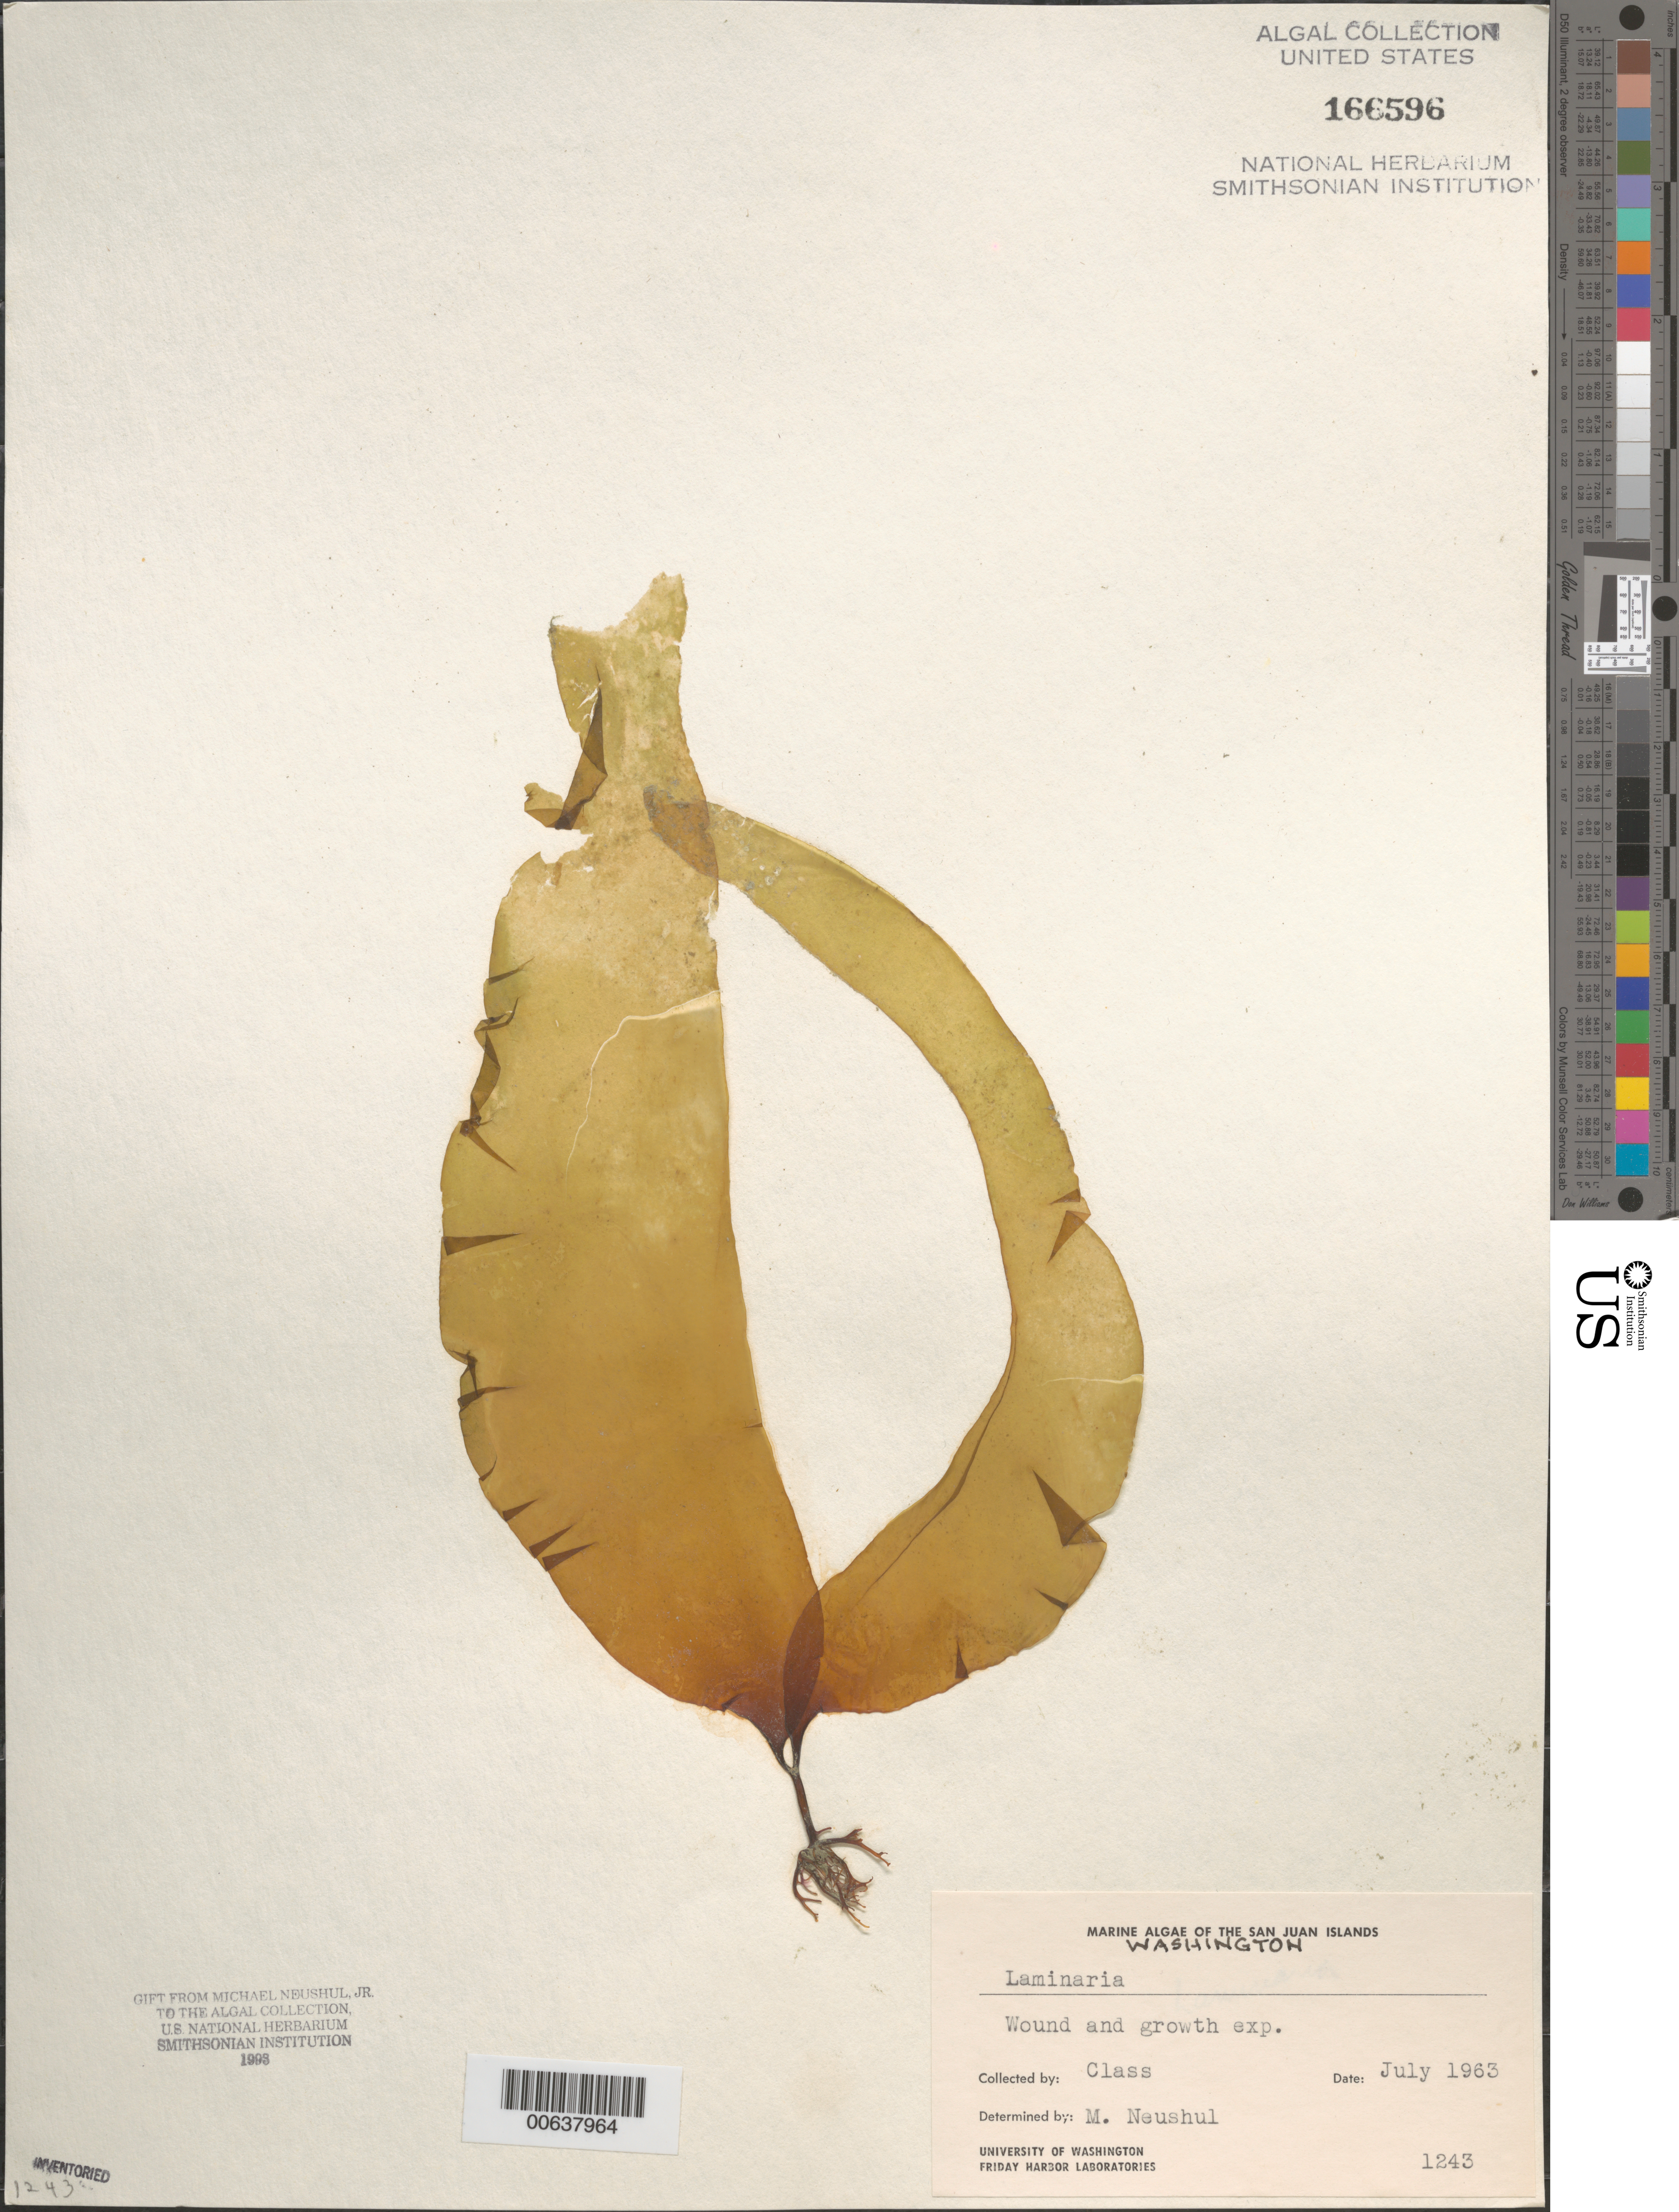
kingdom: Chromista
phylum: Ochrophyta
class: Phaeophyceae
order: Laminariales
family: Laminariaceae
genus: Laminaria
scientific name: Laminaria sp.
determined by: Neushul, M.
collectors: Students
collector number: Neushul 1243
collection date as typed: Jul 1963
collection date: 1963-07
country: United States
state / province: Washington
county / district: San Juan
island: San Juan Islands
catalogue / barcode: US 166596